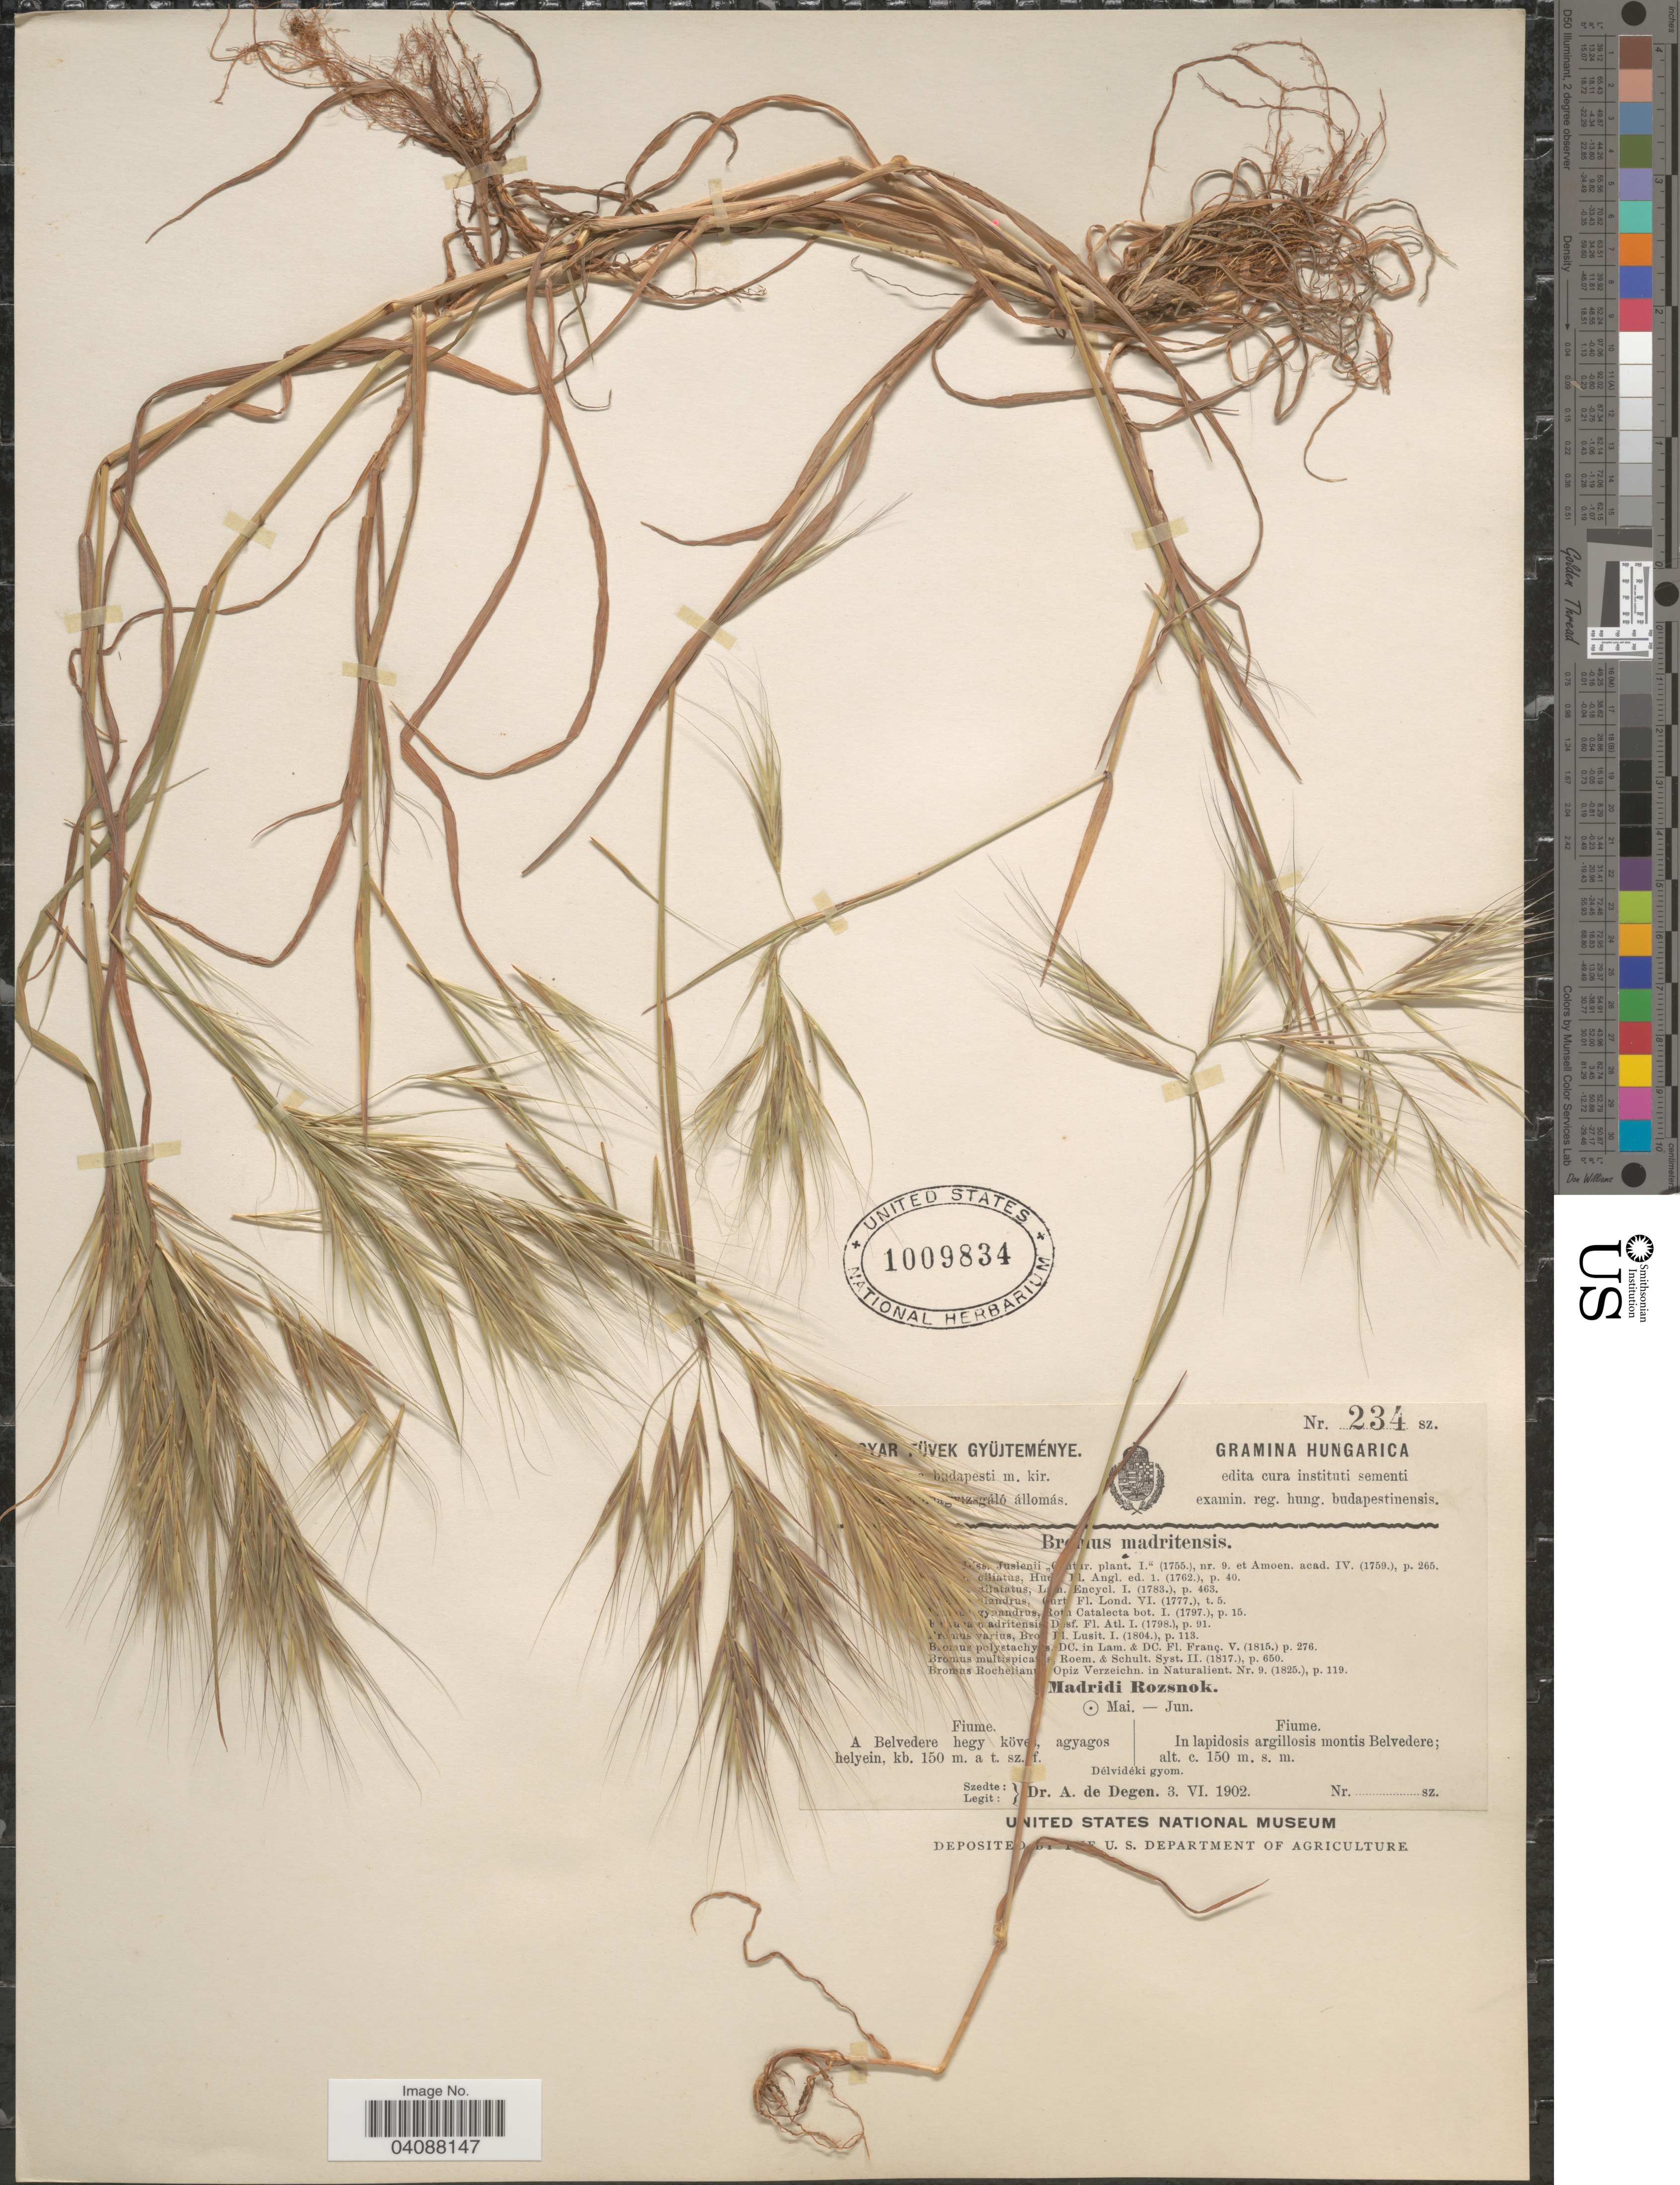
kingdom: Plantae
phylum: Tracheophyta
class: Liliopsida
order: Poales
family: Poaceae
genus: Bromus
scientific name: Bromus madritensis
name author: L.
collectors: A. Degen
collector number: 234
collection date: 1902-06-03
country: Croatia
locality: Fiume. In lapidosis argillosis montis Belvedere.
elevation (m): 150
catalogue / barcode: US 1009834